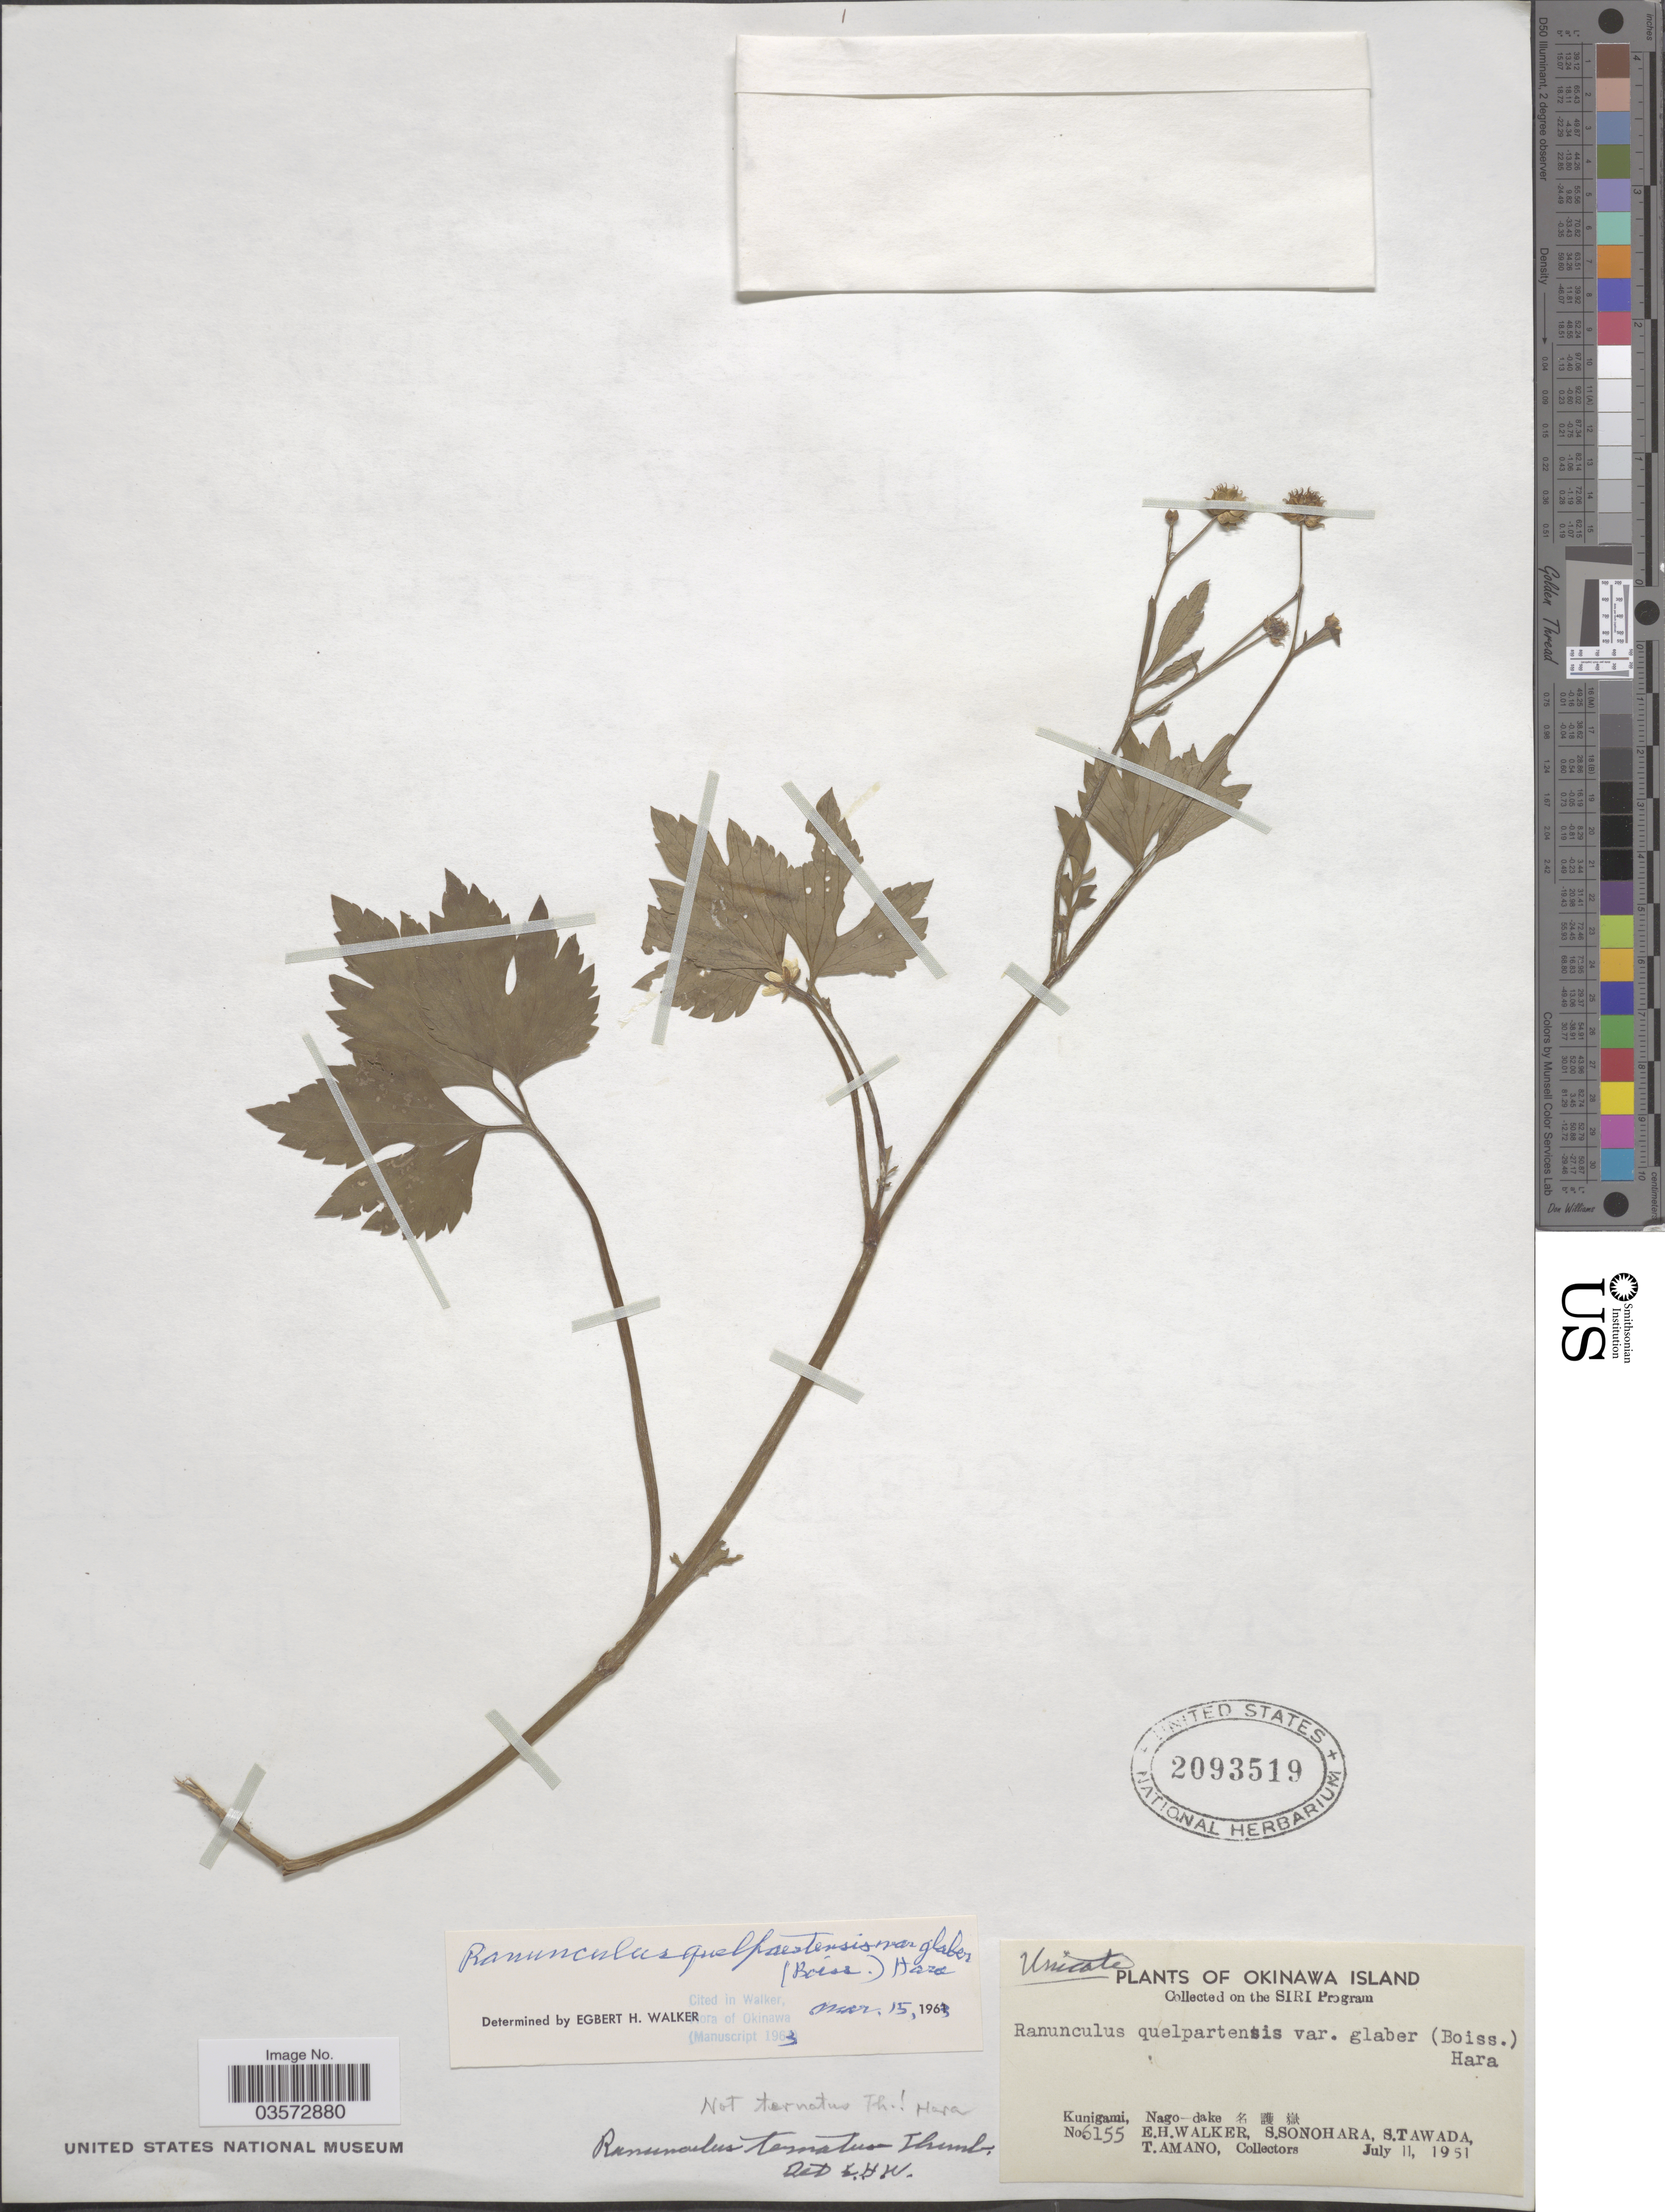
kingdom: Plantae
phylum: Tracheophyta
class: Magnoliopsida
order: Ranunculales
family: Ranunculaceae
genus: Ranunculus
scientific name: Ranunculus quelpaertensis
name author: Nakai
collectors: E. H. Walker, S. Sonohara, S. Tawada & T. Amano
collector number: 6155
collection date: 1951-07-11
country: Japan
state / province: Okinawa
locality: Kunigami, Nago-dake X.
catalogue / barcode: US 2093519